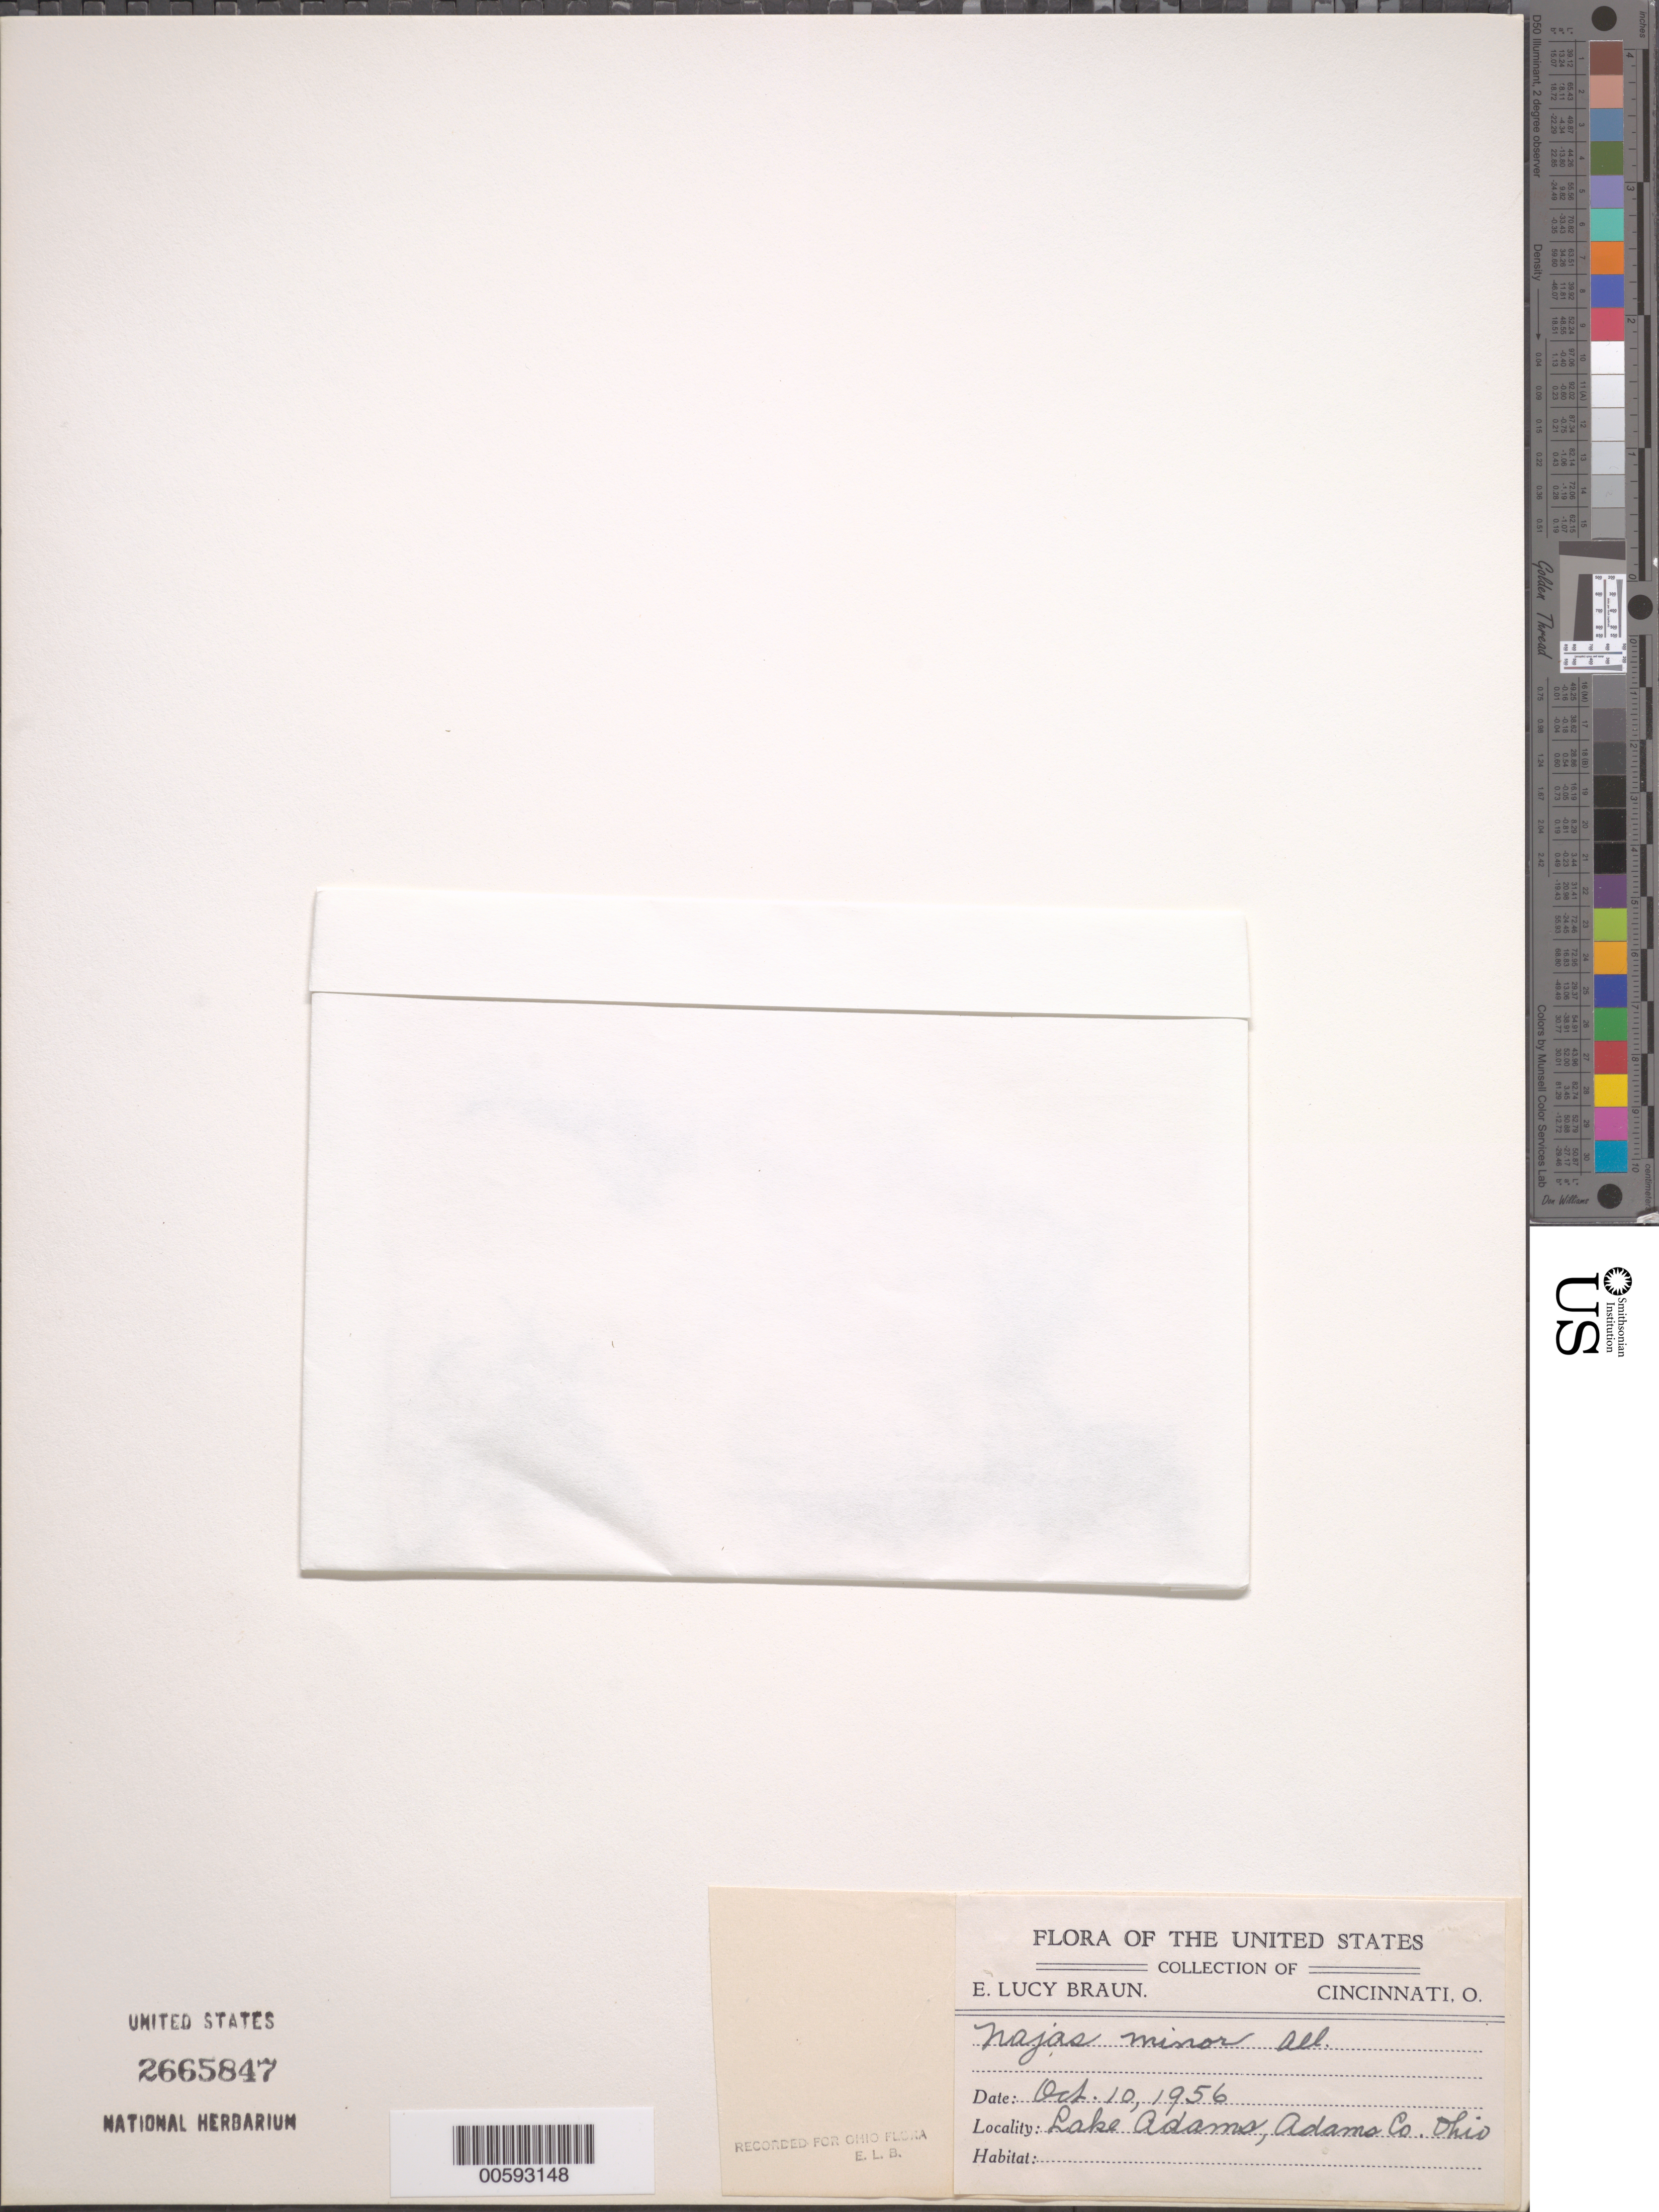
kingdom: Plantae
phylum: Tracheophyta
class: Liliopsida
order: Alismatales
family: Hydrocharitaceae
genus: Najas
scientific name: Najas minor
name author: All.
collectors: E. L. Braun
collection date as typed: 10 Oct 1956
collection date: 1956-10-10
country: United States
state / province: Ohio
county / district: Adams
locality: Lake Adams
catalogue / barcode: US 2665847